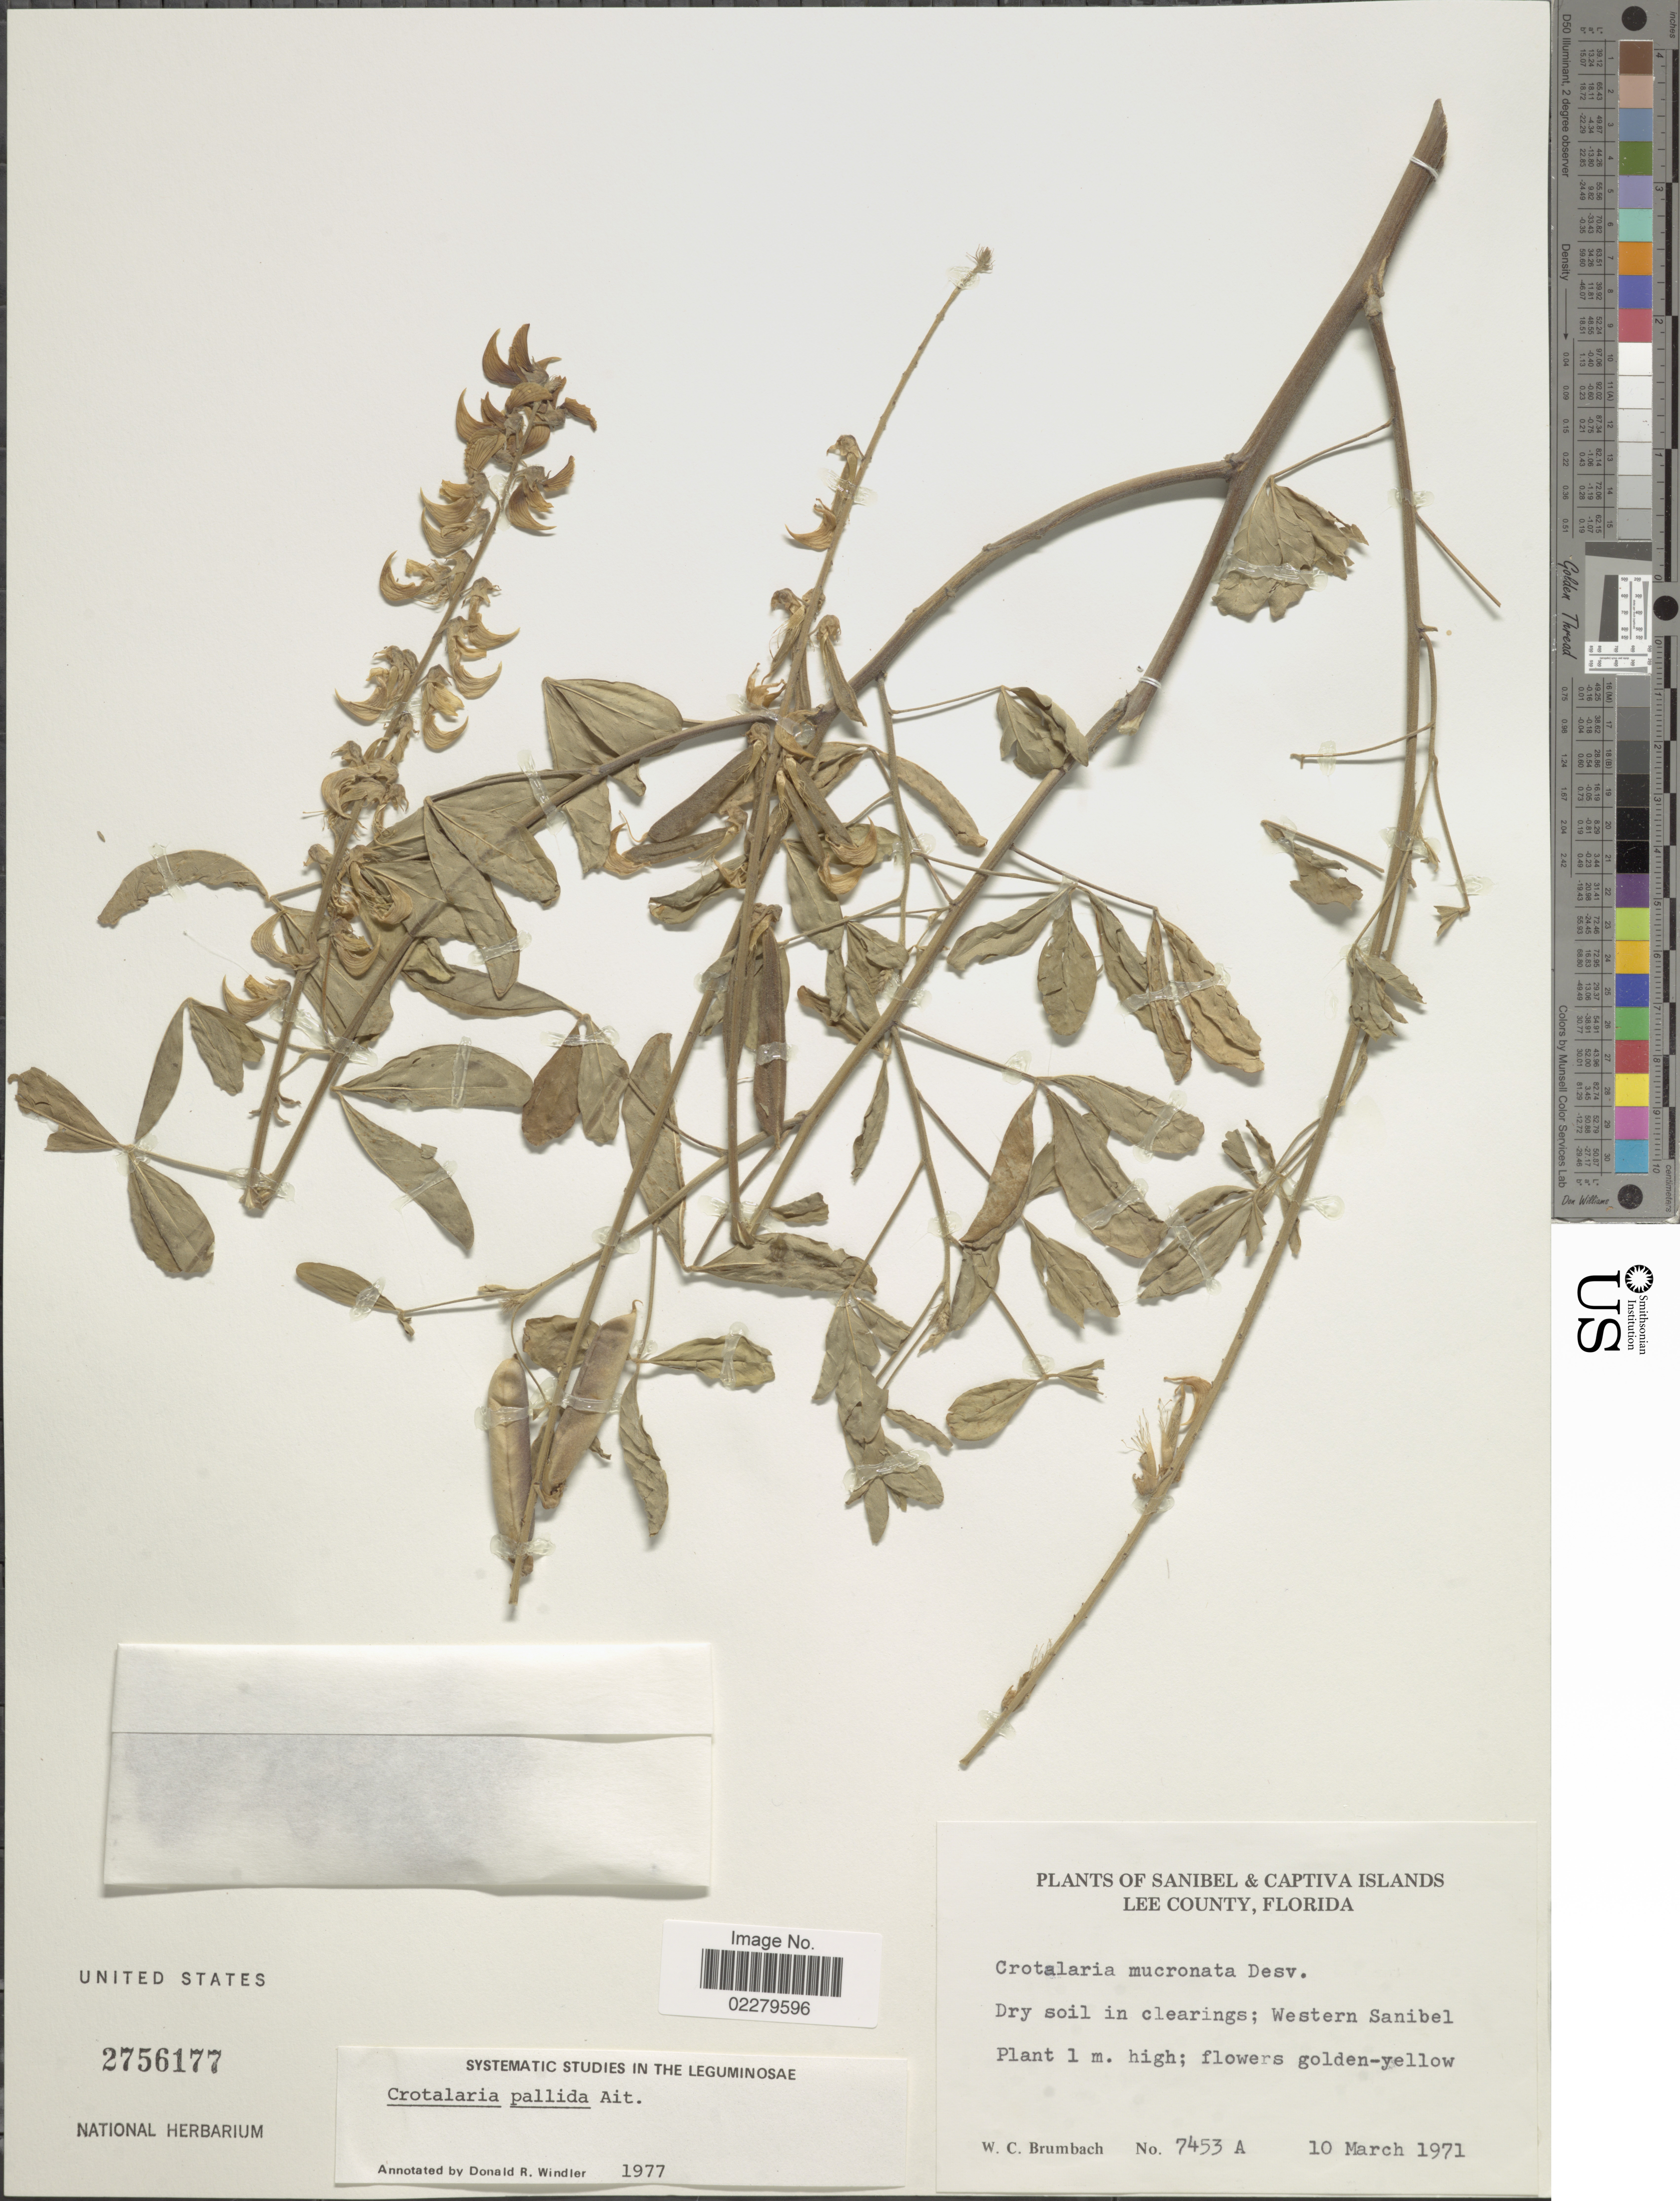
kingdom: Plantae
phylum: Tracheophyta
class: Magnoliopsida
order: Fabales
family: Fabaceae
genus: Crotalaria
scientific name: Crotalaria pallida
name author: Aiton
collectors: W. C. Brumbach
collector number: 7453A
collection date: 1971-03-10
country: United States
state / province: Florida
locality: Sanibel & Captiva Islands, Lee County. Wastern Sanibel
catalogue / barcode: US 2756177